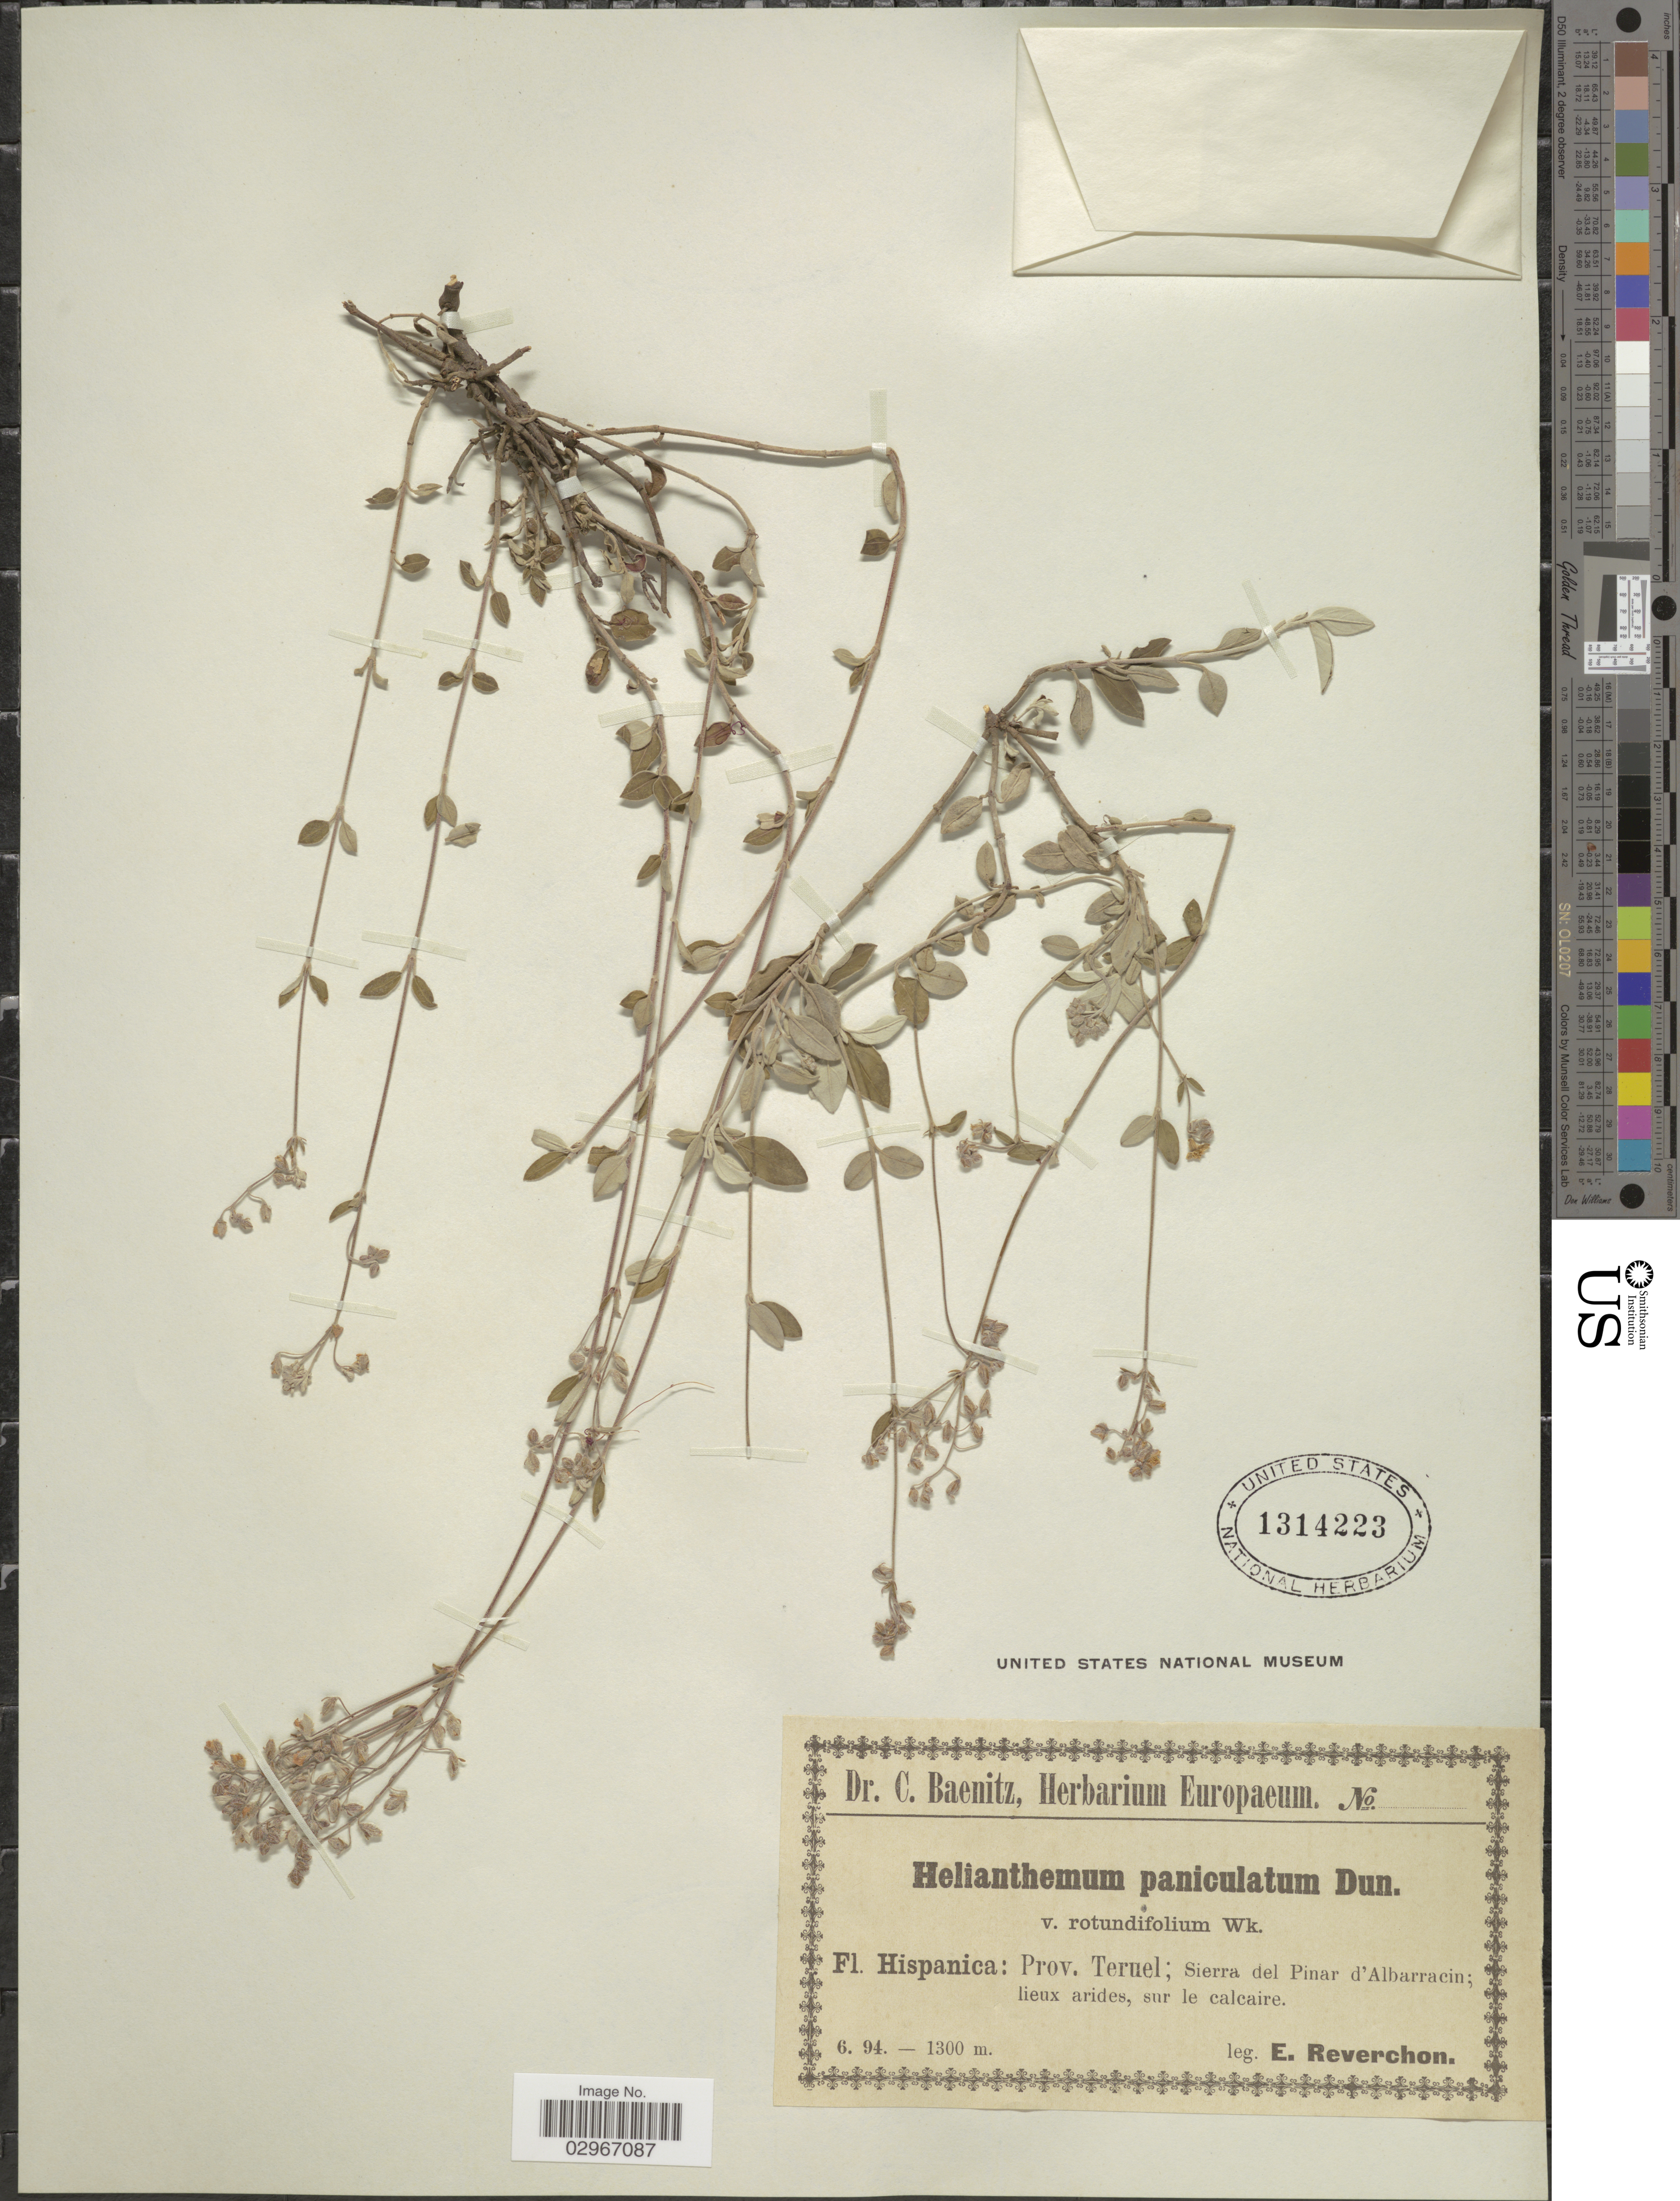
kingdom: Plantae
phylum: Tracheophyta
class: Magnoliopsida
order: Malvales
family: Cistaceae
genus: Helianthemum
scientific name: Helianthemum paniculatum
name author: Dunal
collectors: E. Reverchon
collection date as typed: Transcribed d/m/y: /6/94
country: Spain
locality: Hispanica: Prov. Teruel; Sierra del Pinar d'Albarracin; lieux arides, sur le calcaire.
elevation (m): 1300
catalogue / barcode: US 1314223